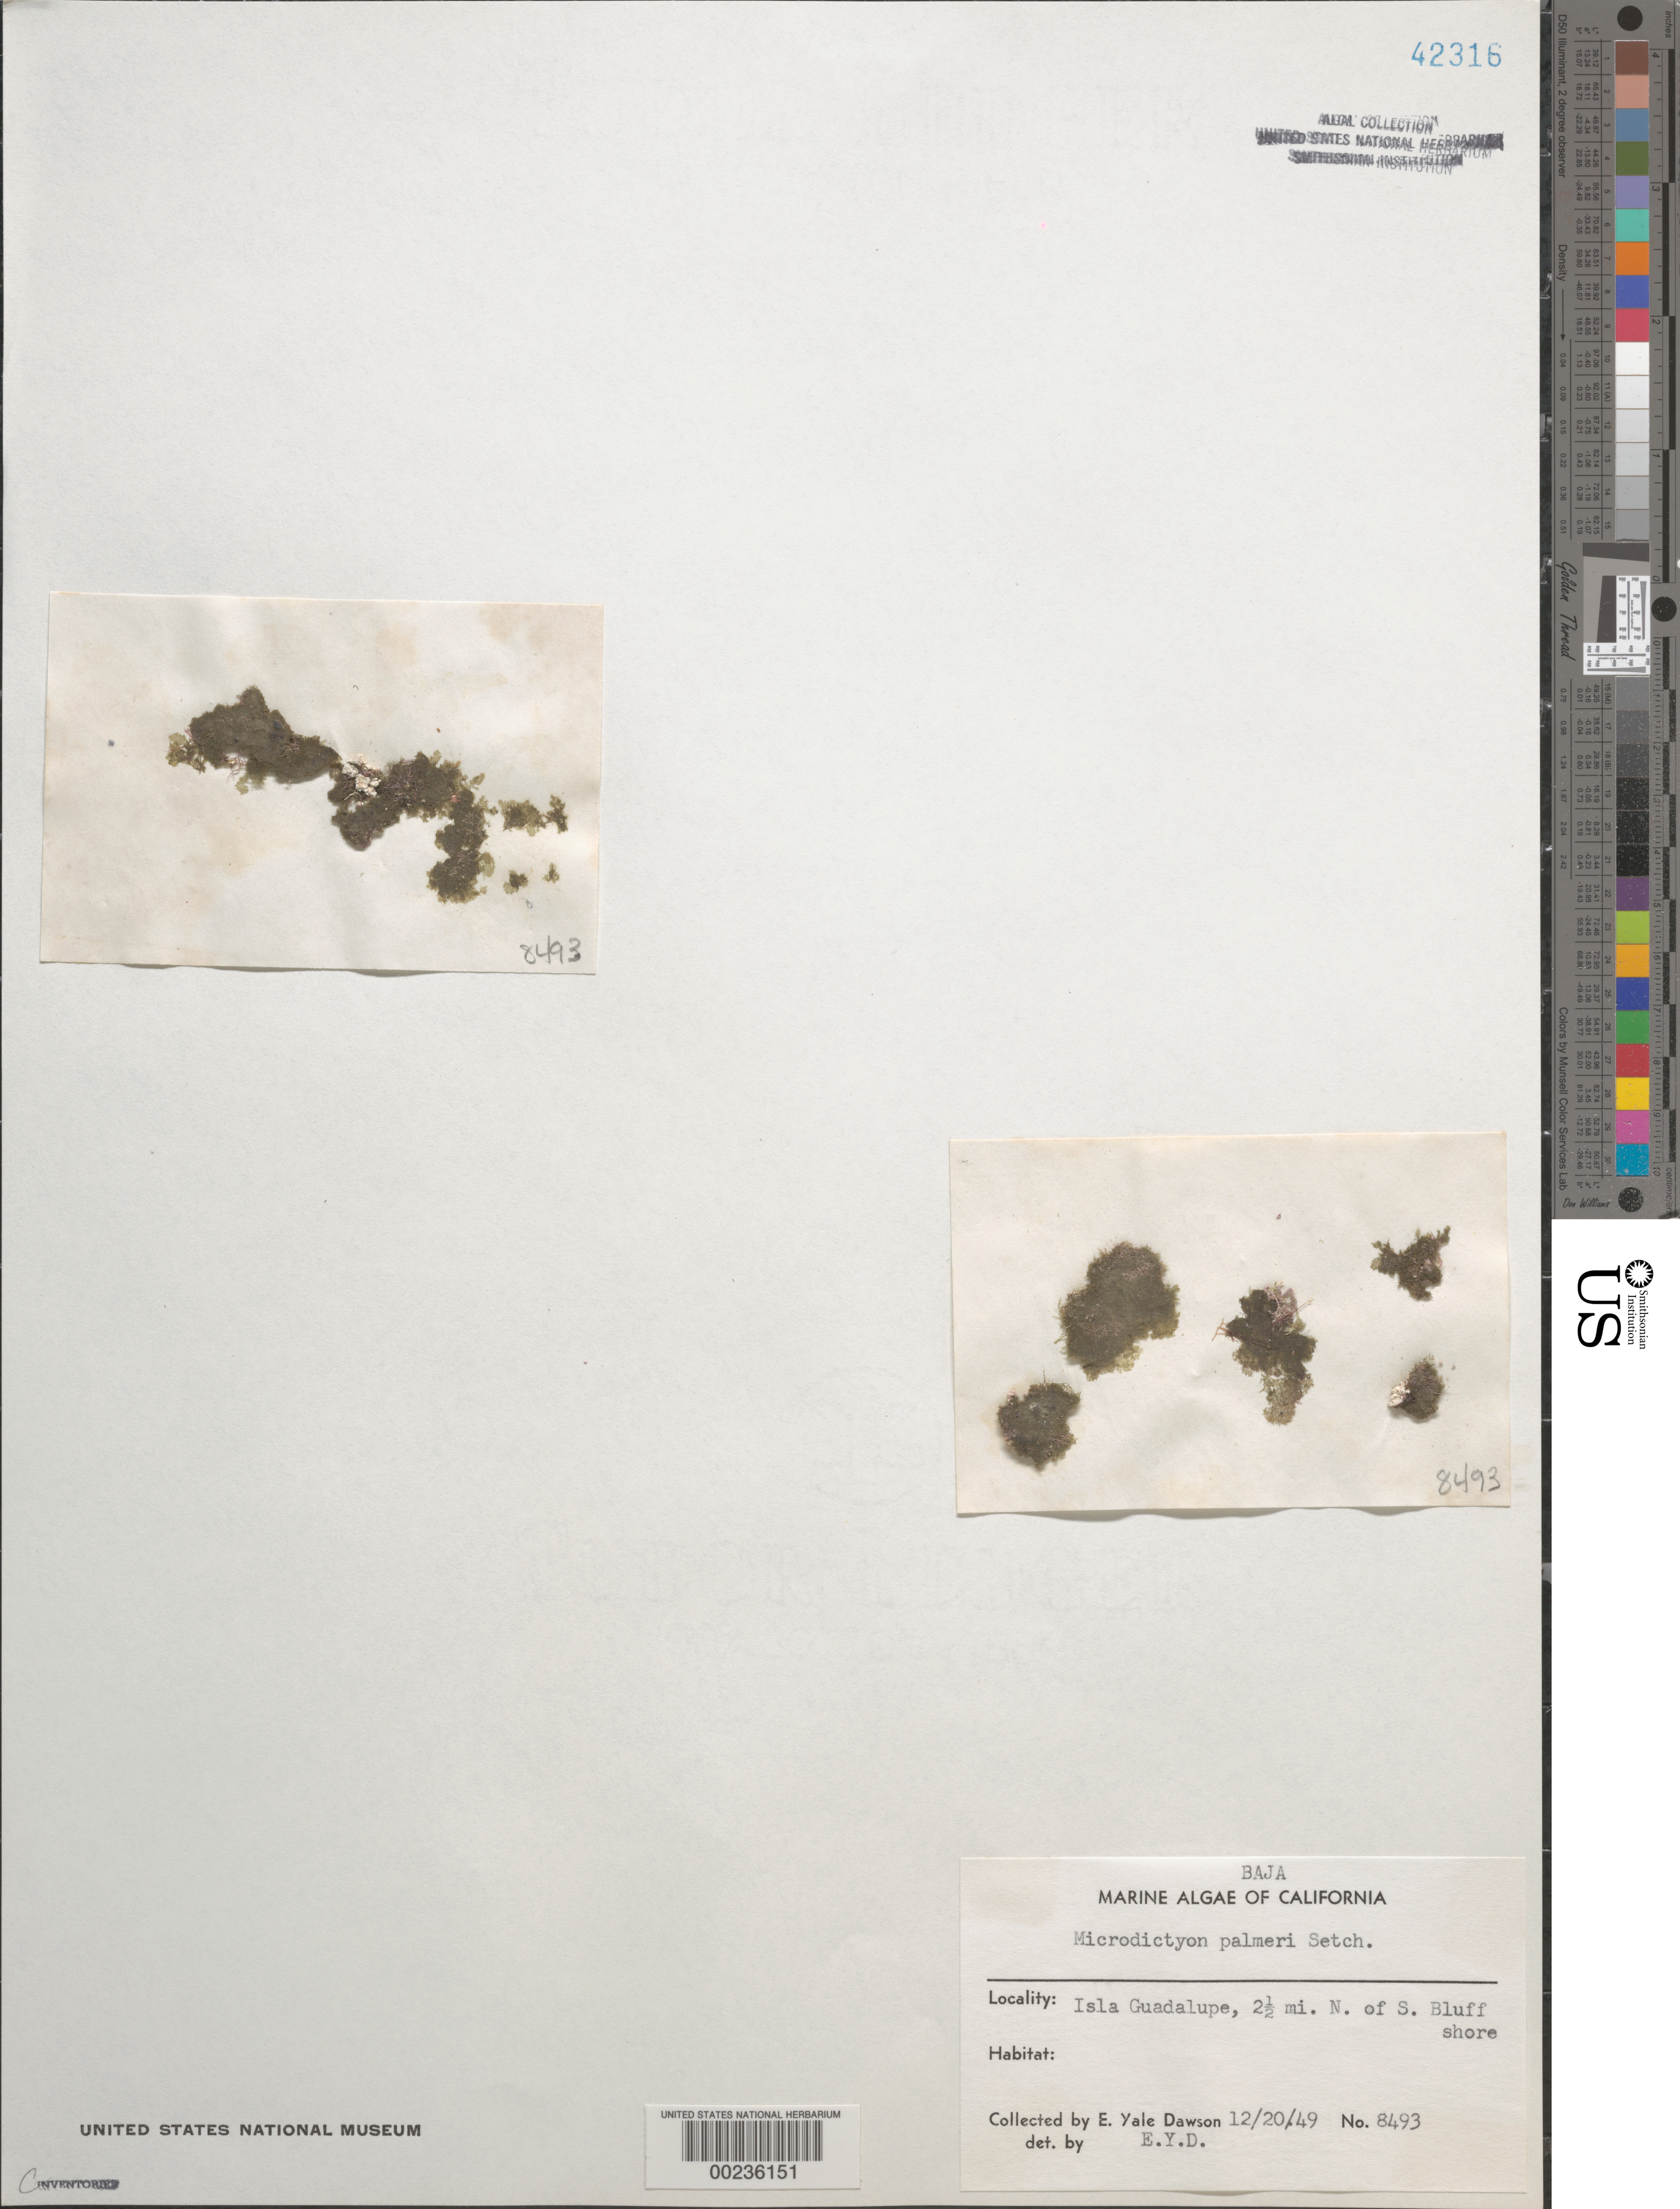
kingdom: Plantae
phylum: Chlorophyta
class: Ulvophyceae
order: Cladophorales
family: Anadyomenaceae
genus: Microdictyon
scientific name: Microdictyon palmeri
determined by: Dawson, E. Y.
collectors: E. Y. Dawson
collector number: EYD 8493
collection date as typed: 20 Dec 1949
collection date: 1949-12-20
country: Mexico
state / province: Baja California Norte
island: Isla Guadalupe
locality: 2.5 miles north of South Bluff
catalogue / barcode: US 42316